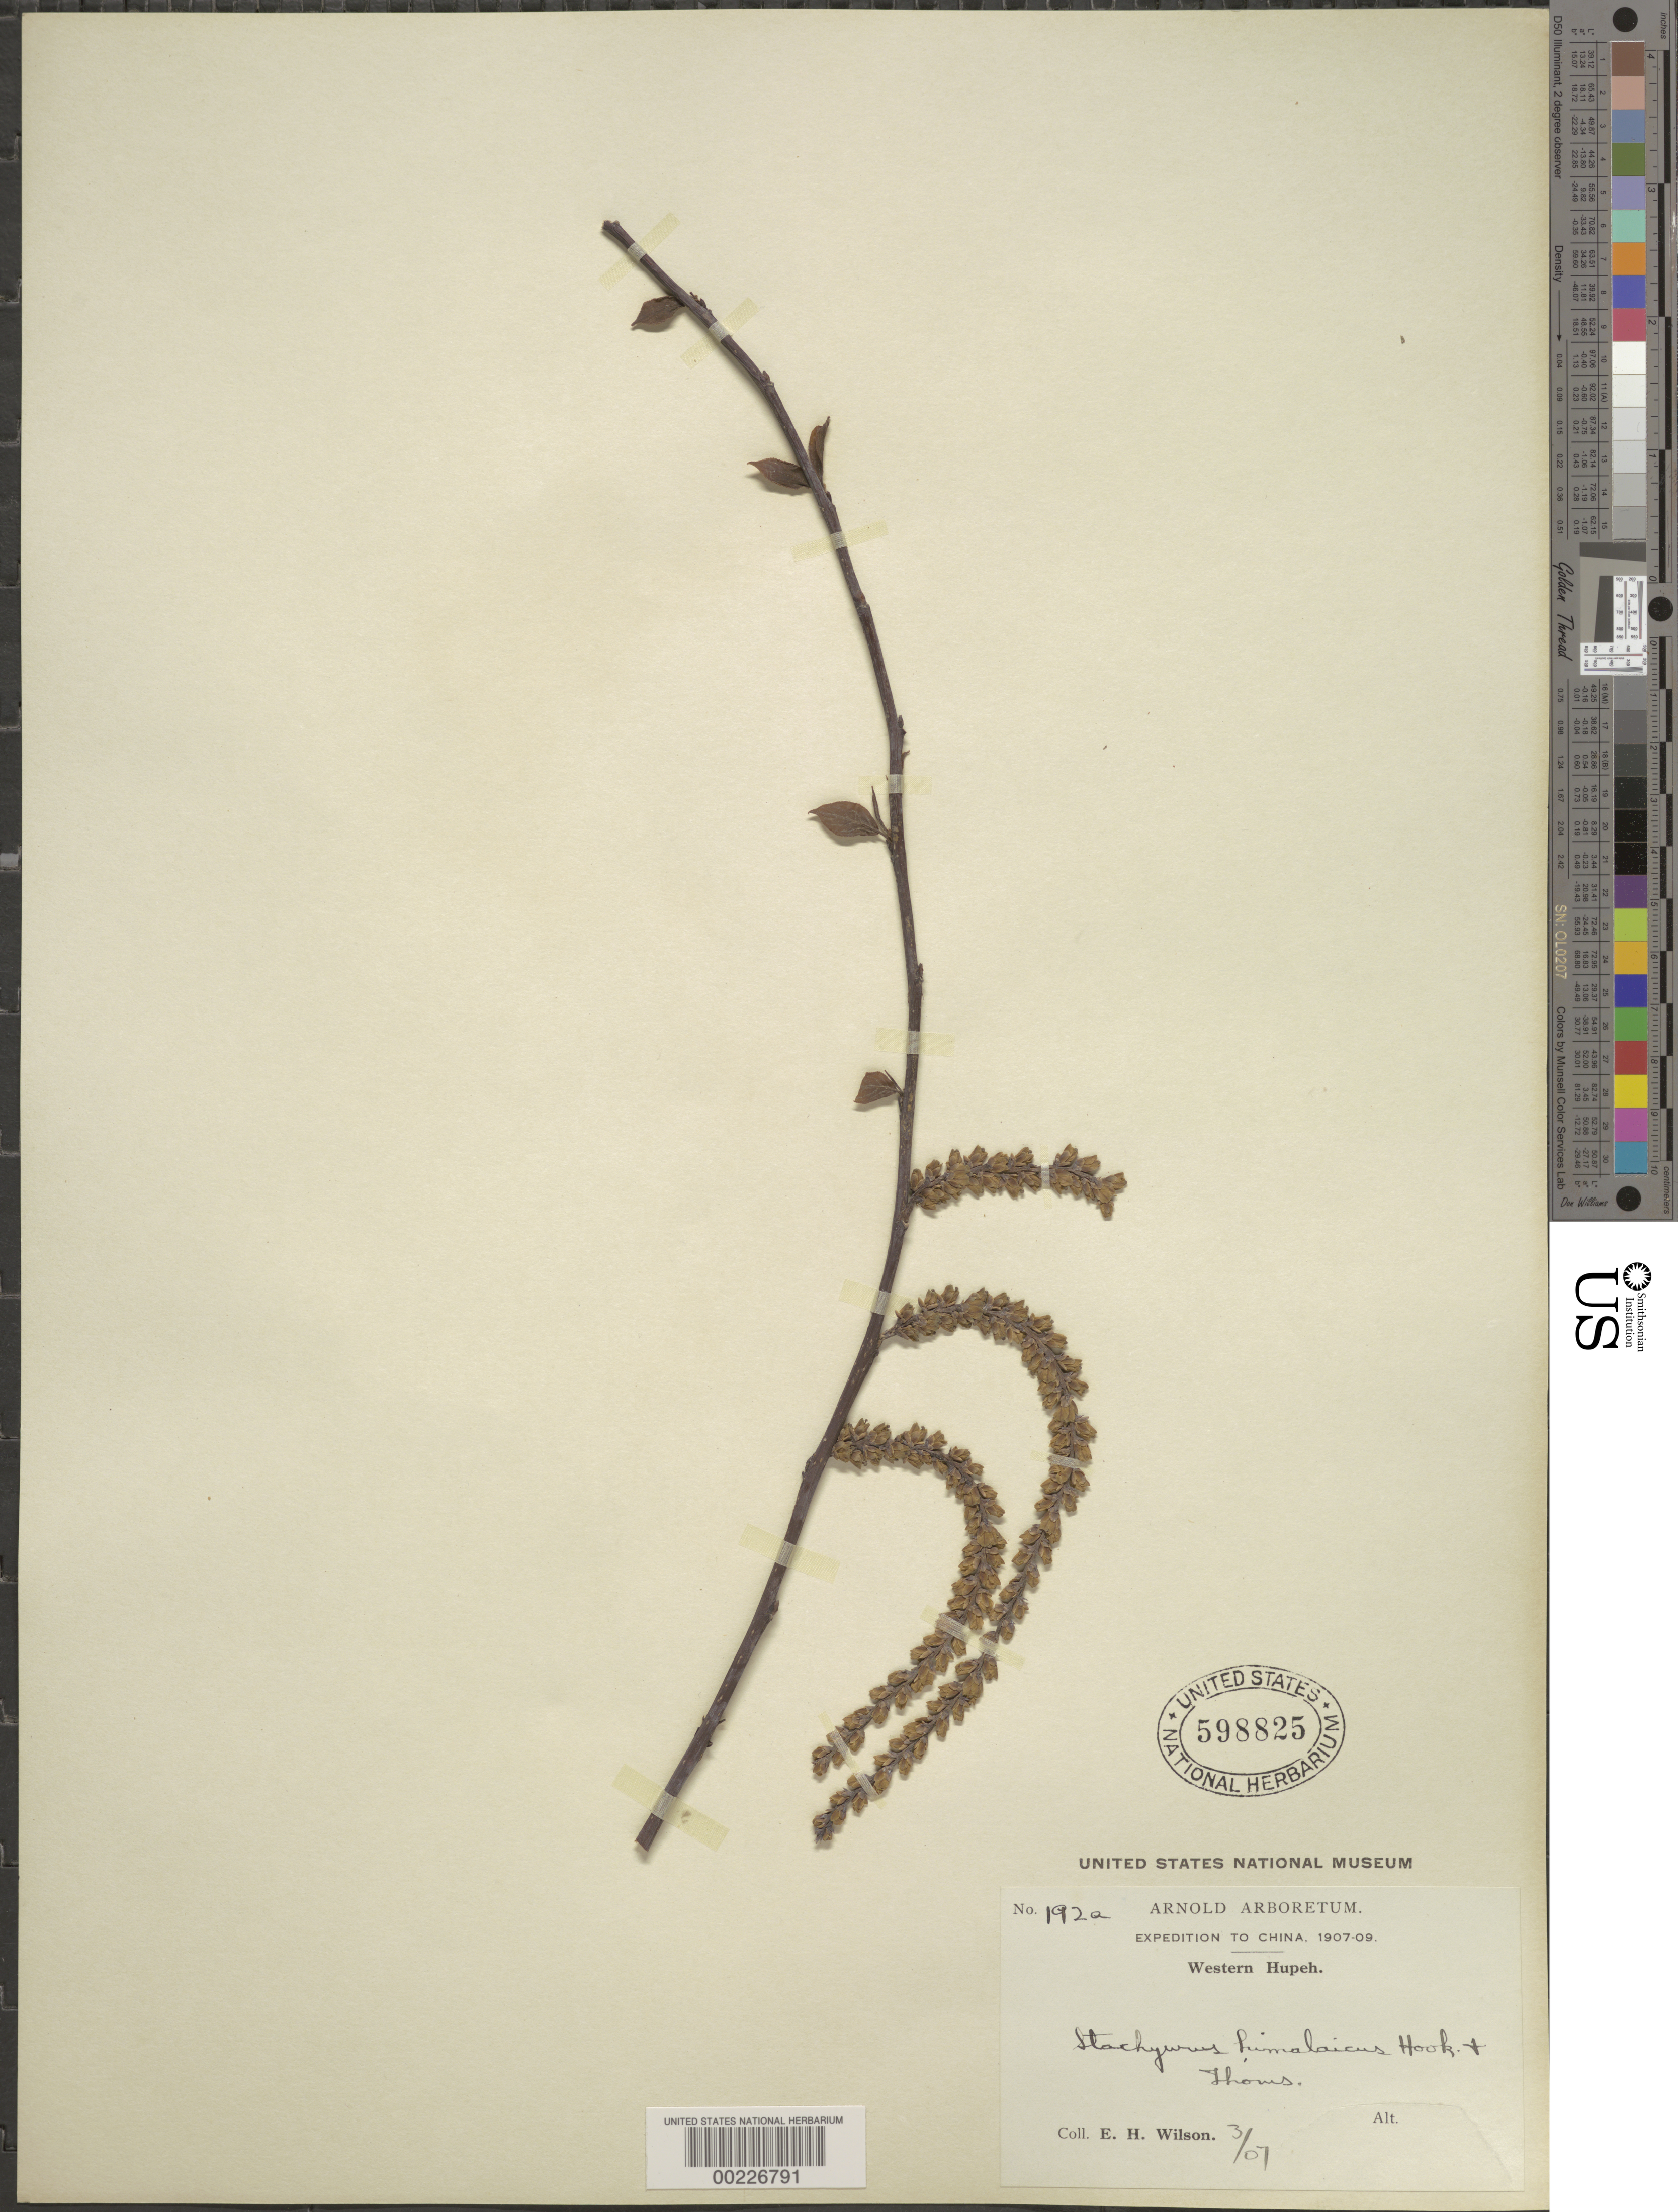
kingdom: Plantae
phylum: Tracheophyta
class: Magnoliopsida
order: Crossosomatales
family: Stachyuraceae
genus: Stachyurus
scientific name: Stachyurus himalaicus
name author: Hook. f. & Thomson ex Benth.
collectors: E. H. Wilson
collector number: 192a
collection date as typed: Mar 1907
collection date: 1907-03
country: China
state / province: Hubei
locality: Western Hupeh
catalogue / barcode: US 598825